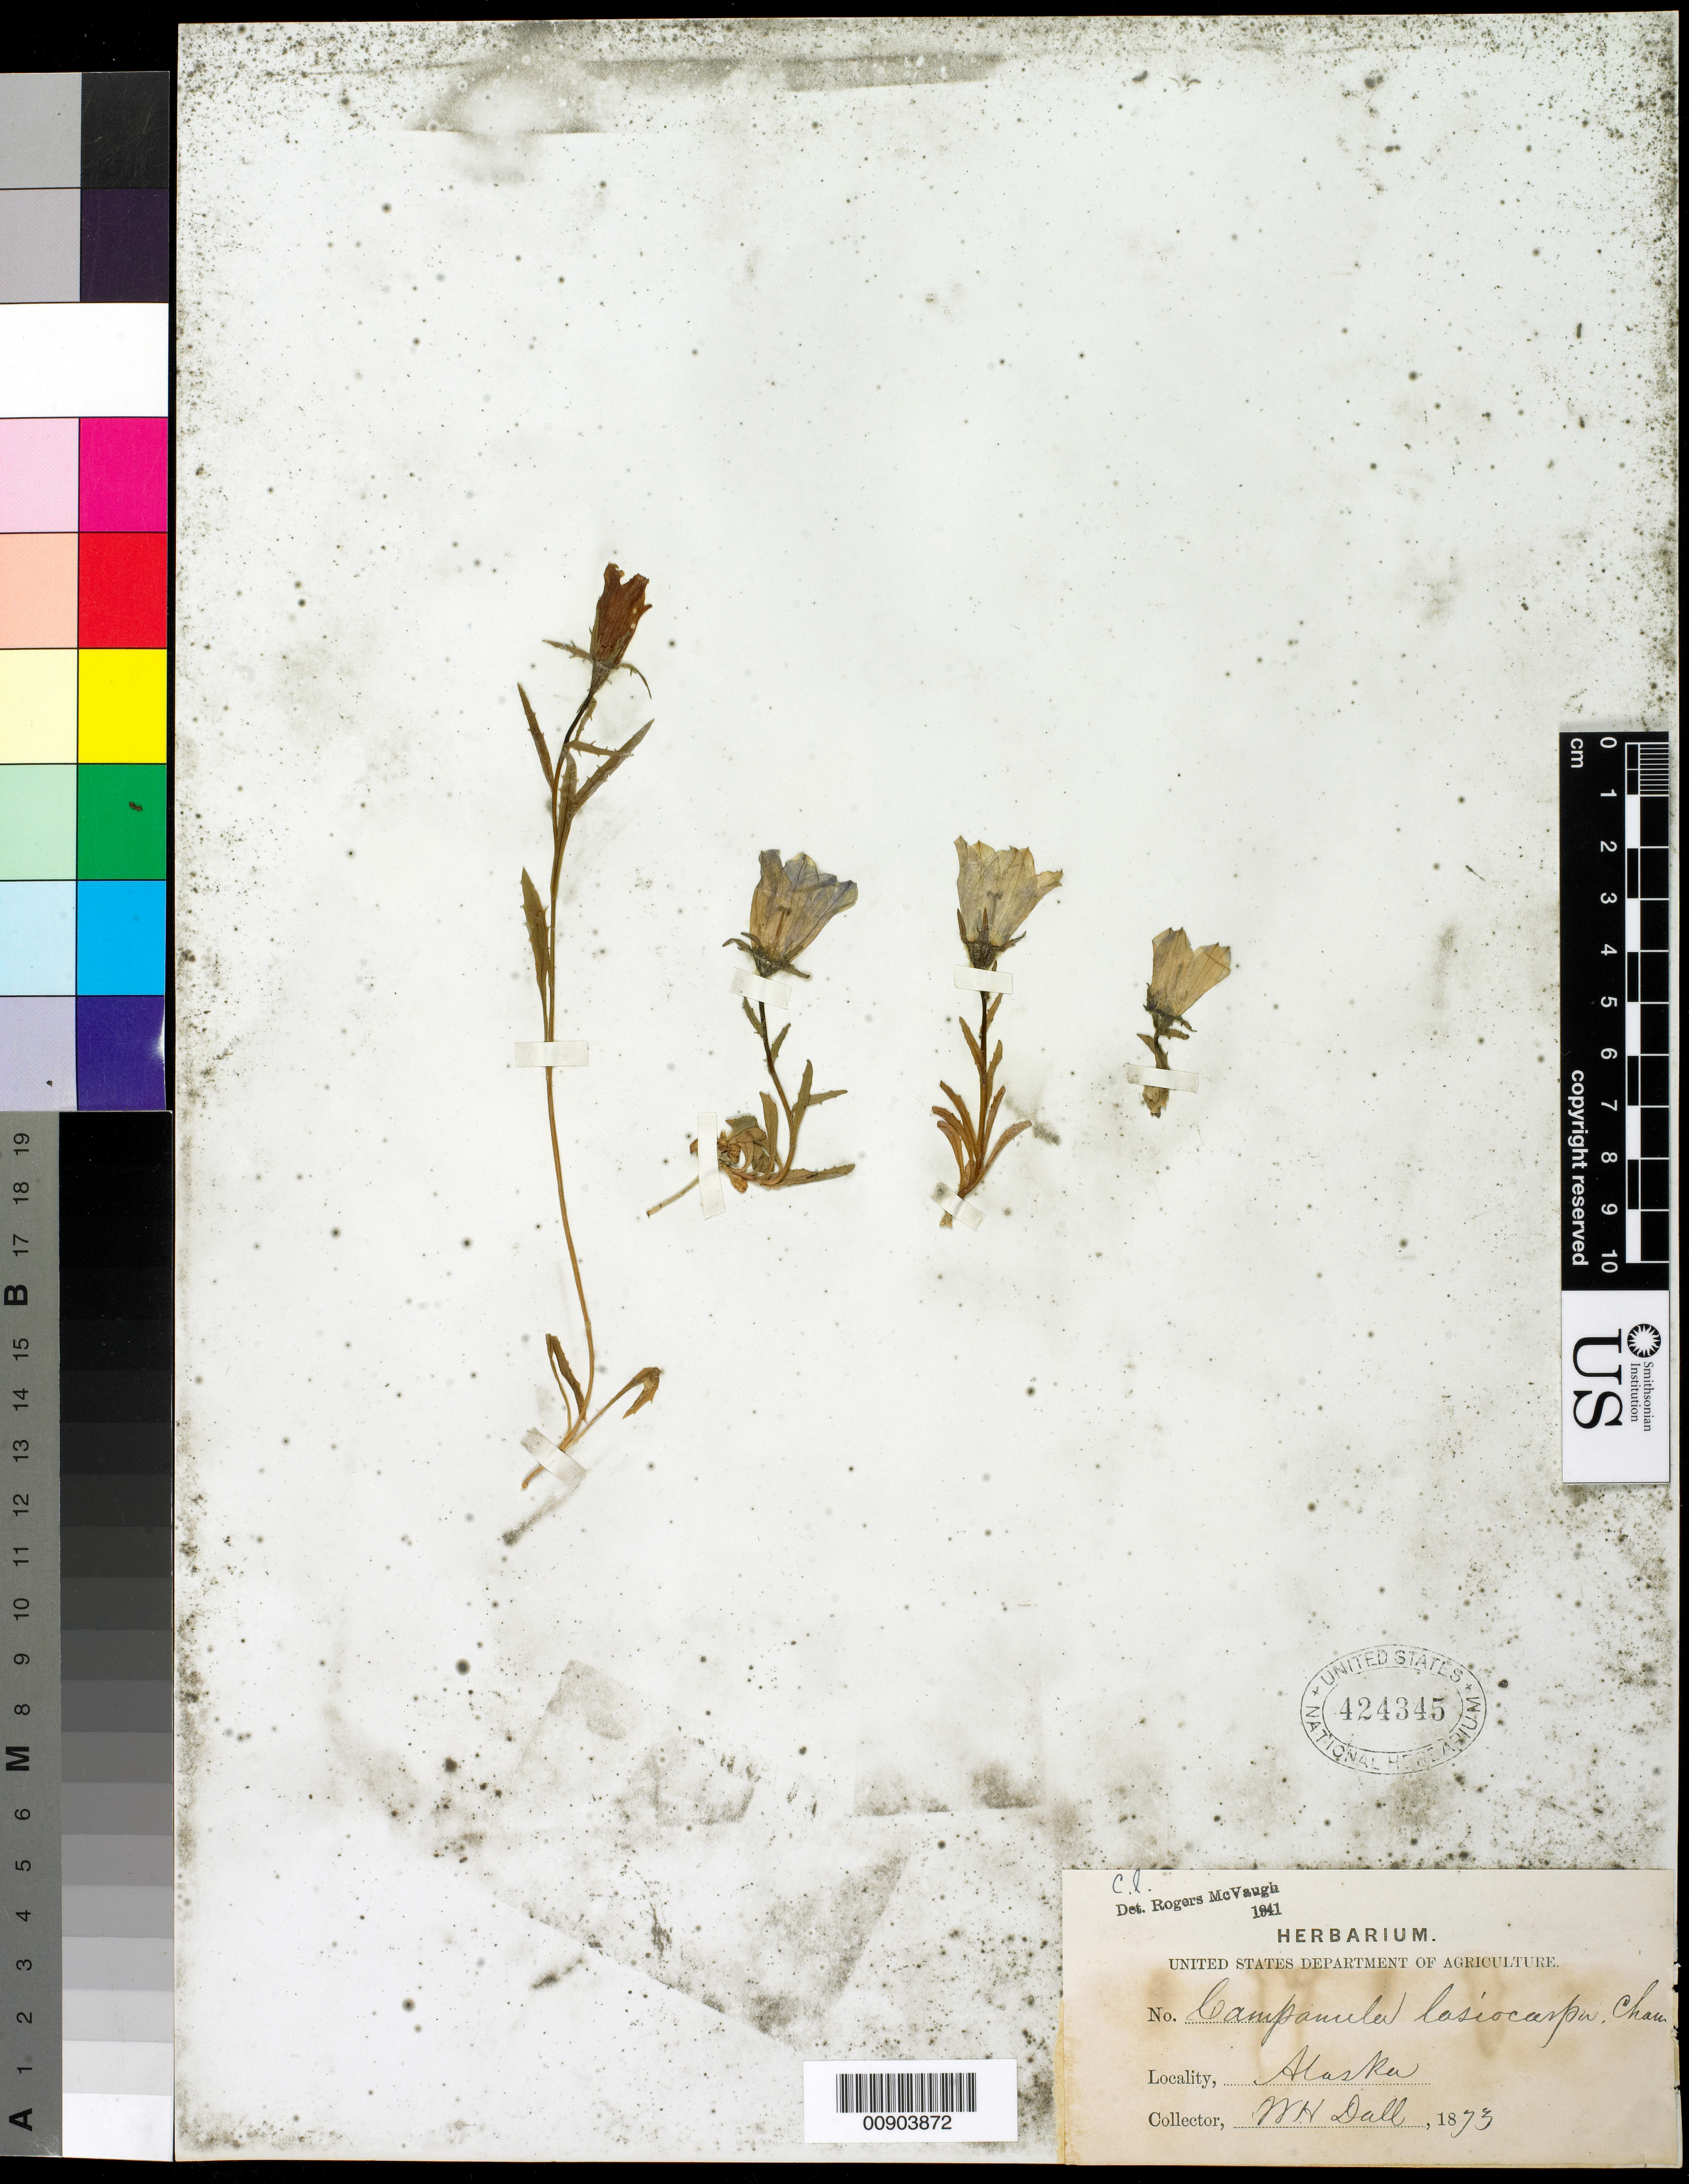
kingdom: Plantae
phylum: Tracheophyta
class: Magnoliopsida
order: Asterales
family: Campanulaceae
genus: Campanula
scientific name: Campanula lasiocarpa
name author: Cham.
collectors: W. Dall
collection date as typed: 1873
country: United States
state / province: Alaska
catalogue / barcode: US 424345